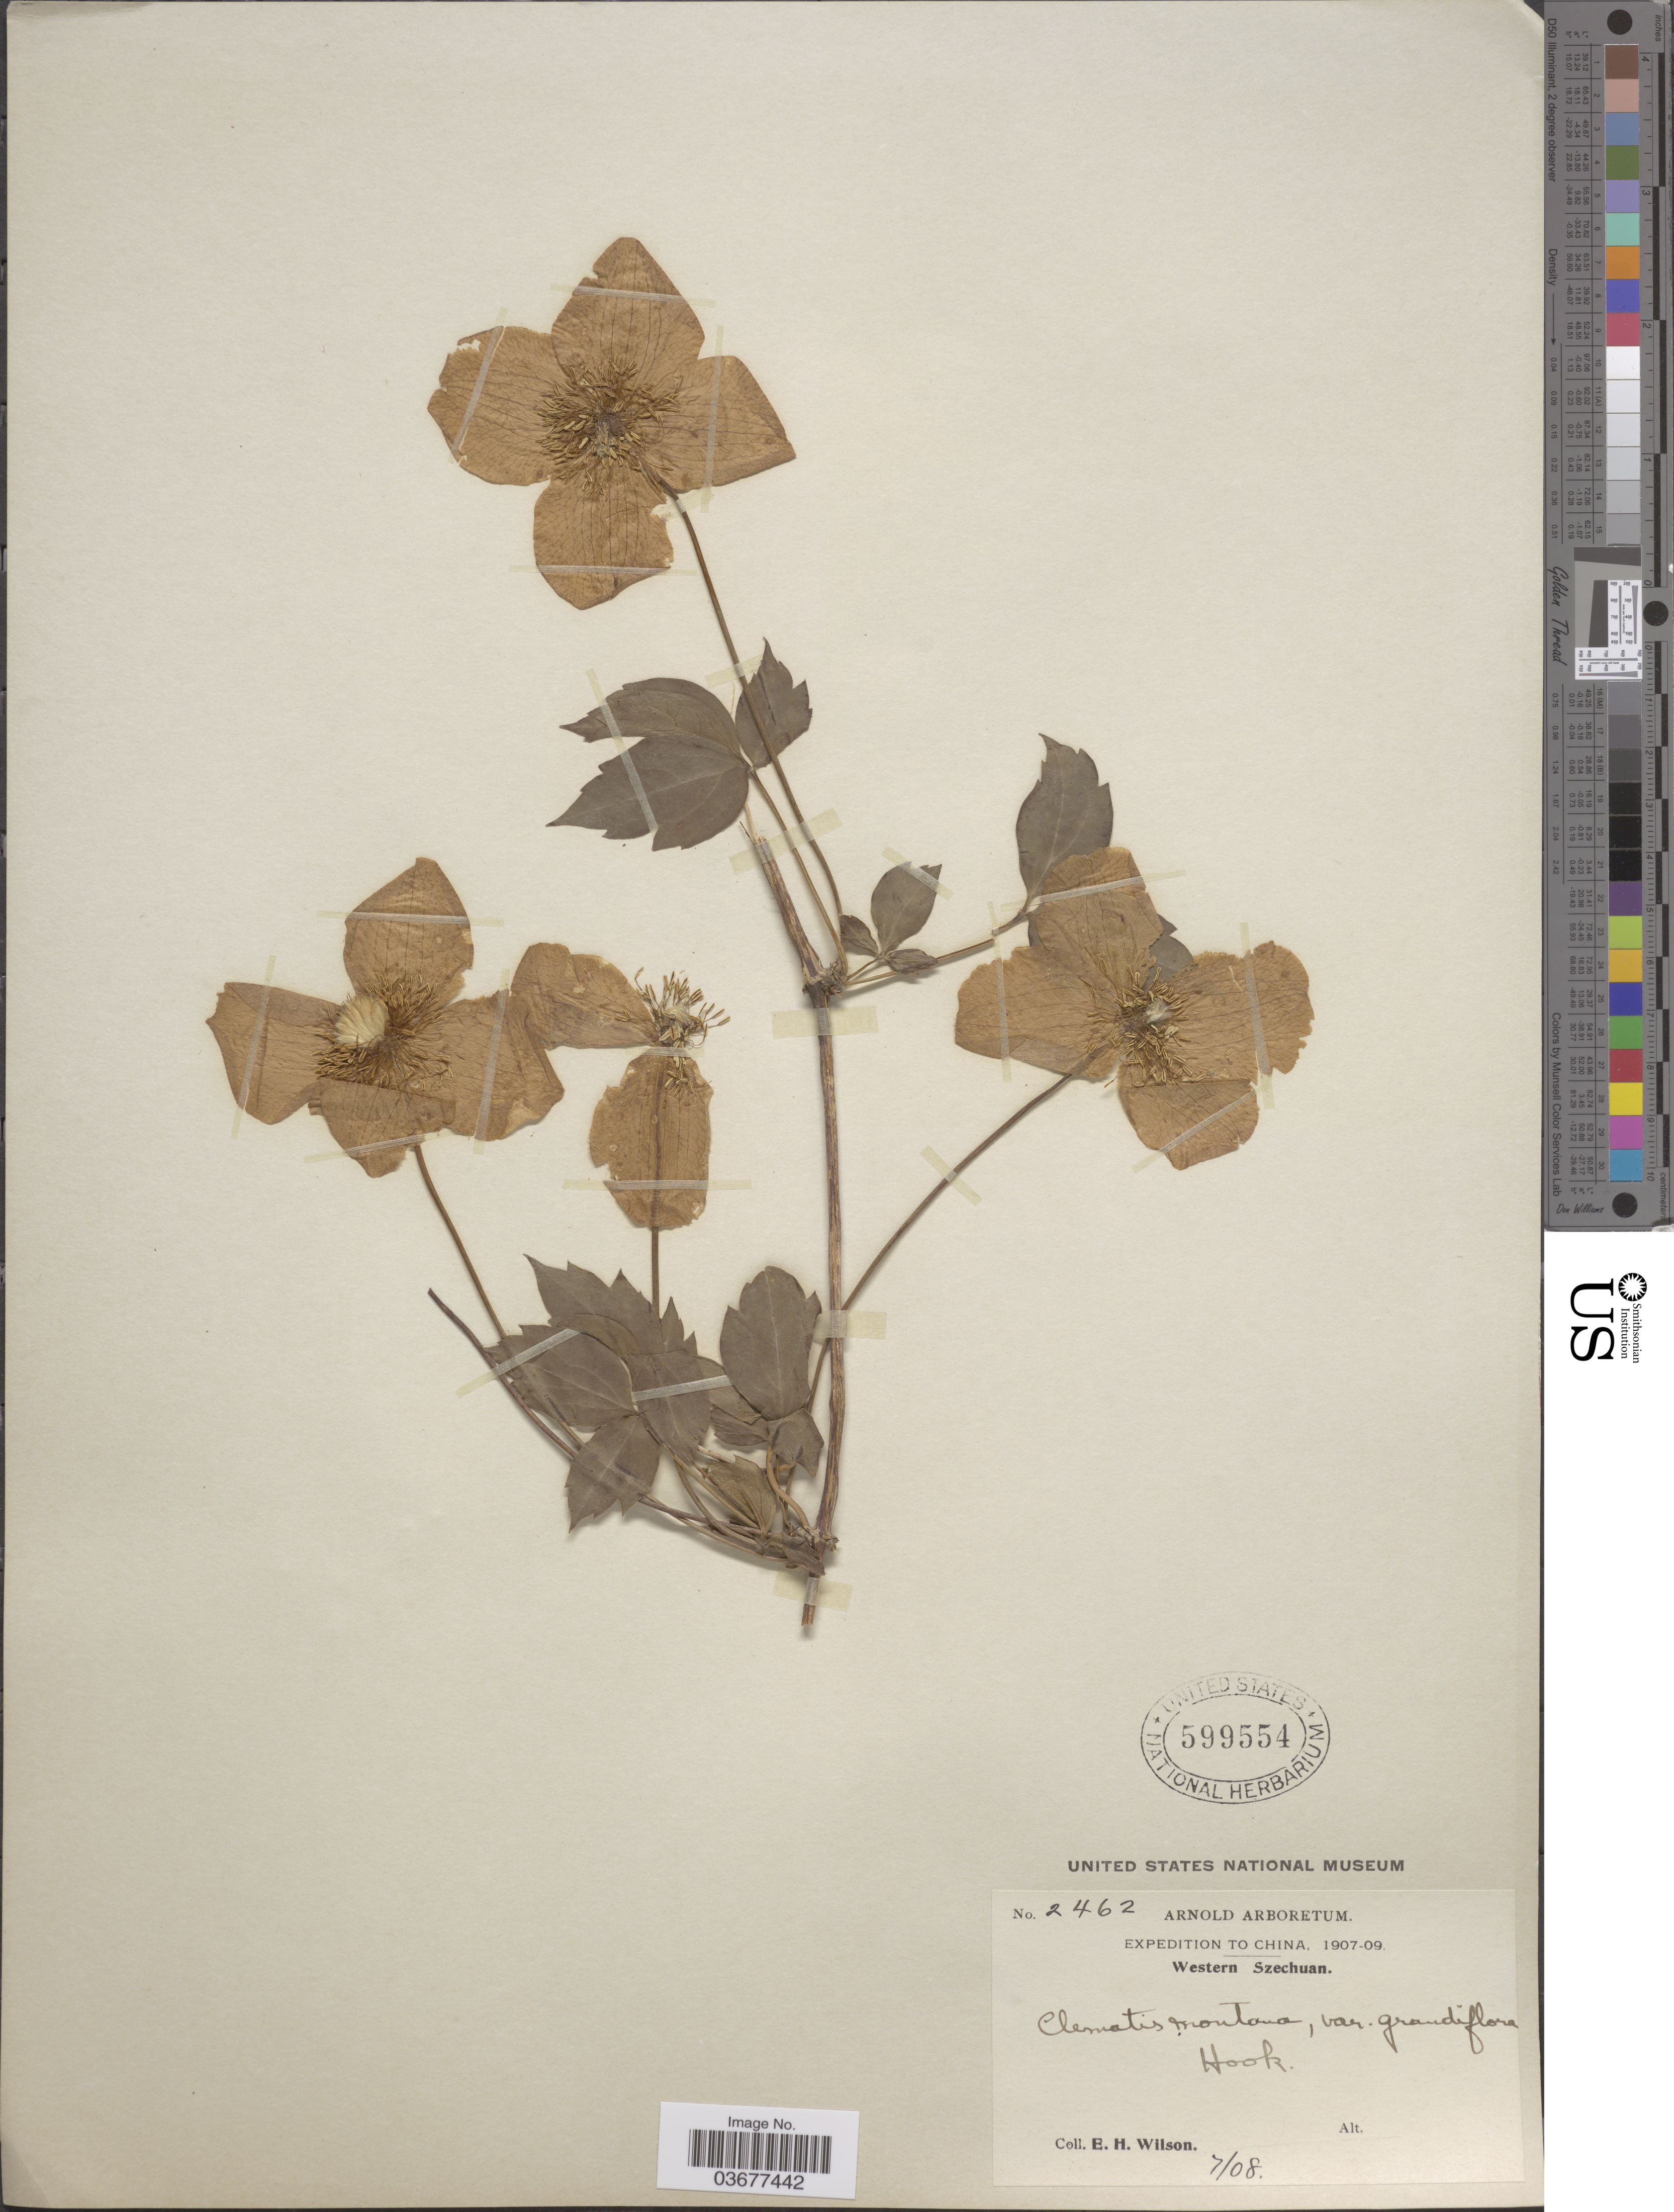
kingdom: Plantae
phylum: Tracheophyta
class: Magnoliopsida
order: Ranunculales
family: Ranunculaceae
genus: Clematis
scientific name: Clematis montana var. grandiflora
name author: Hook.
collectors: E. Wilson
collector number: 2462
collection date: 1908-07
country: China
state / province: Sichuan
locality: Western Szechuan.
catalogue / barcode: US 599554